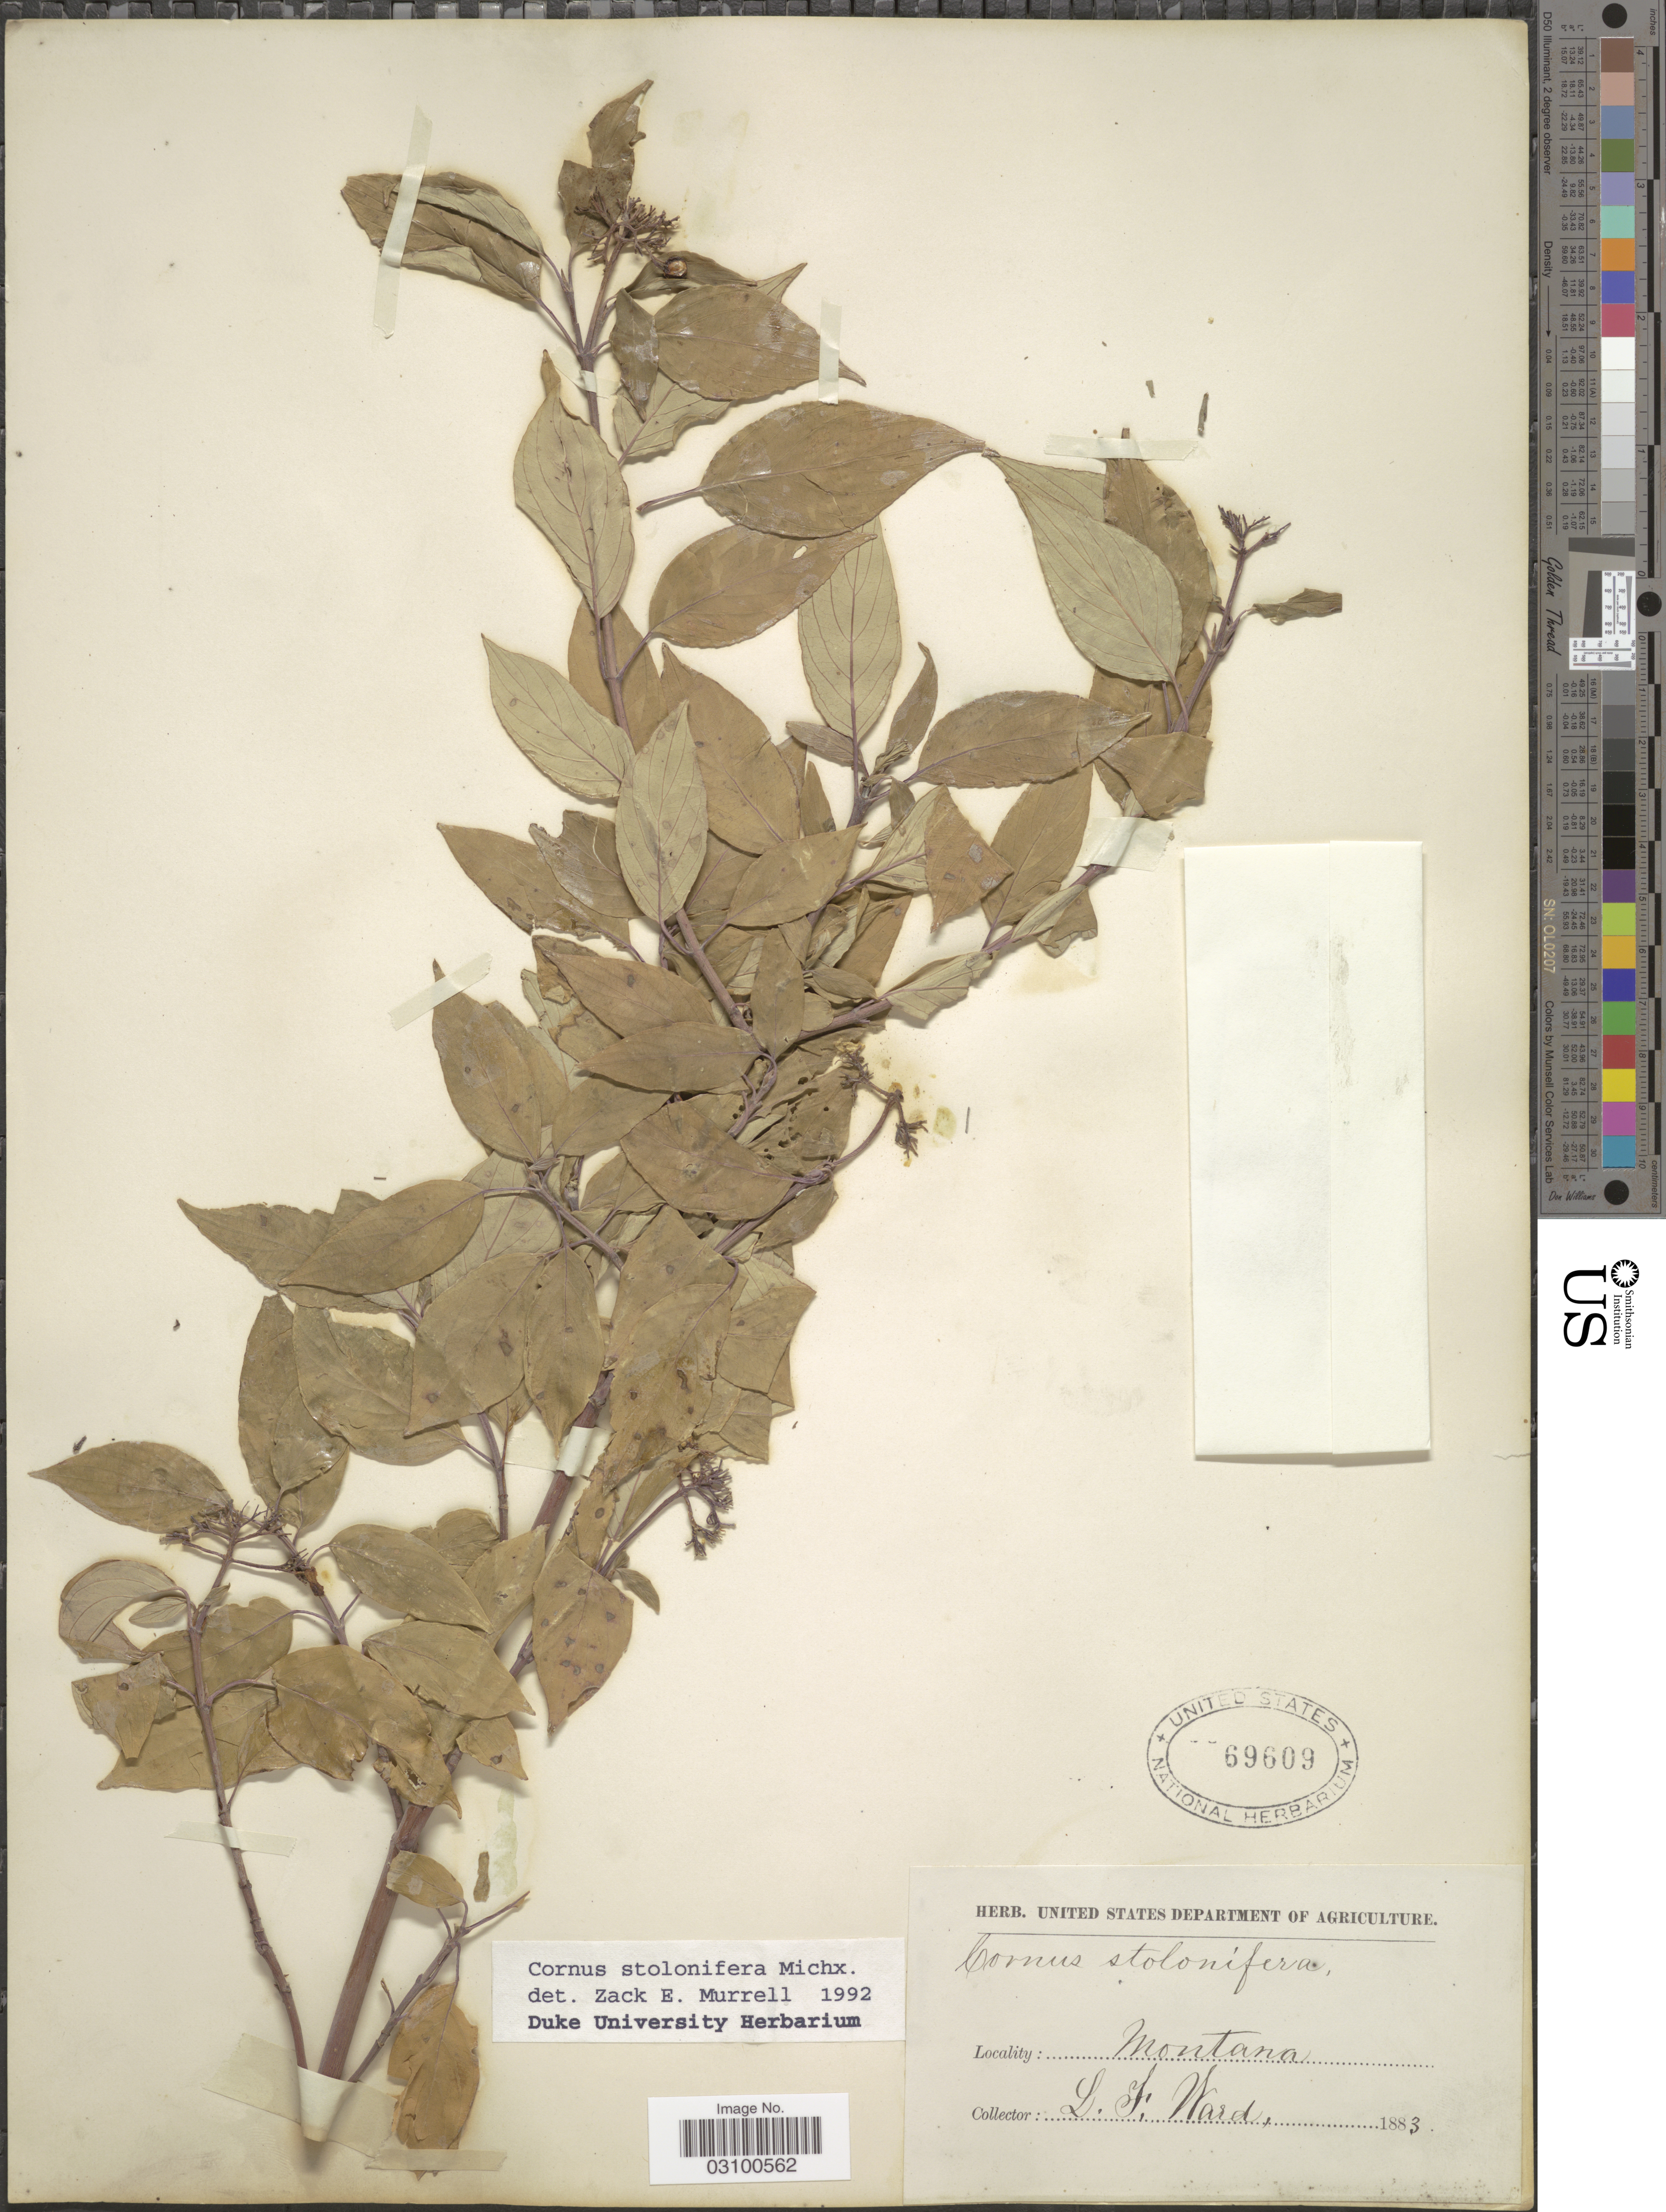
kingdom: Plantae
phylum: Tracheophyta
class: Magnoliopsida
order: Cornales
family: Cornaceae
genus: Cornus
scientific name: Cornus sericea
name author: L.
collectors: L. Ward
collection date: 1883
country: United States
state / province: Montana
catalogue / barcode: US 69609